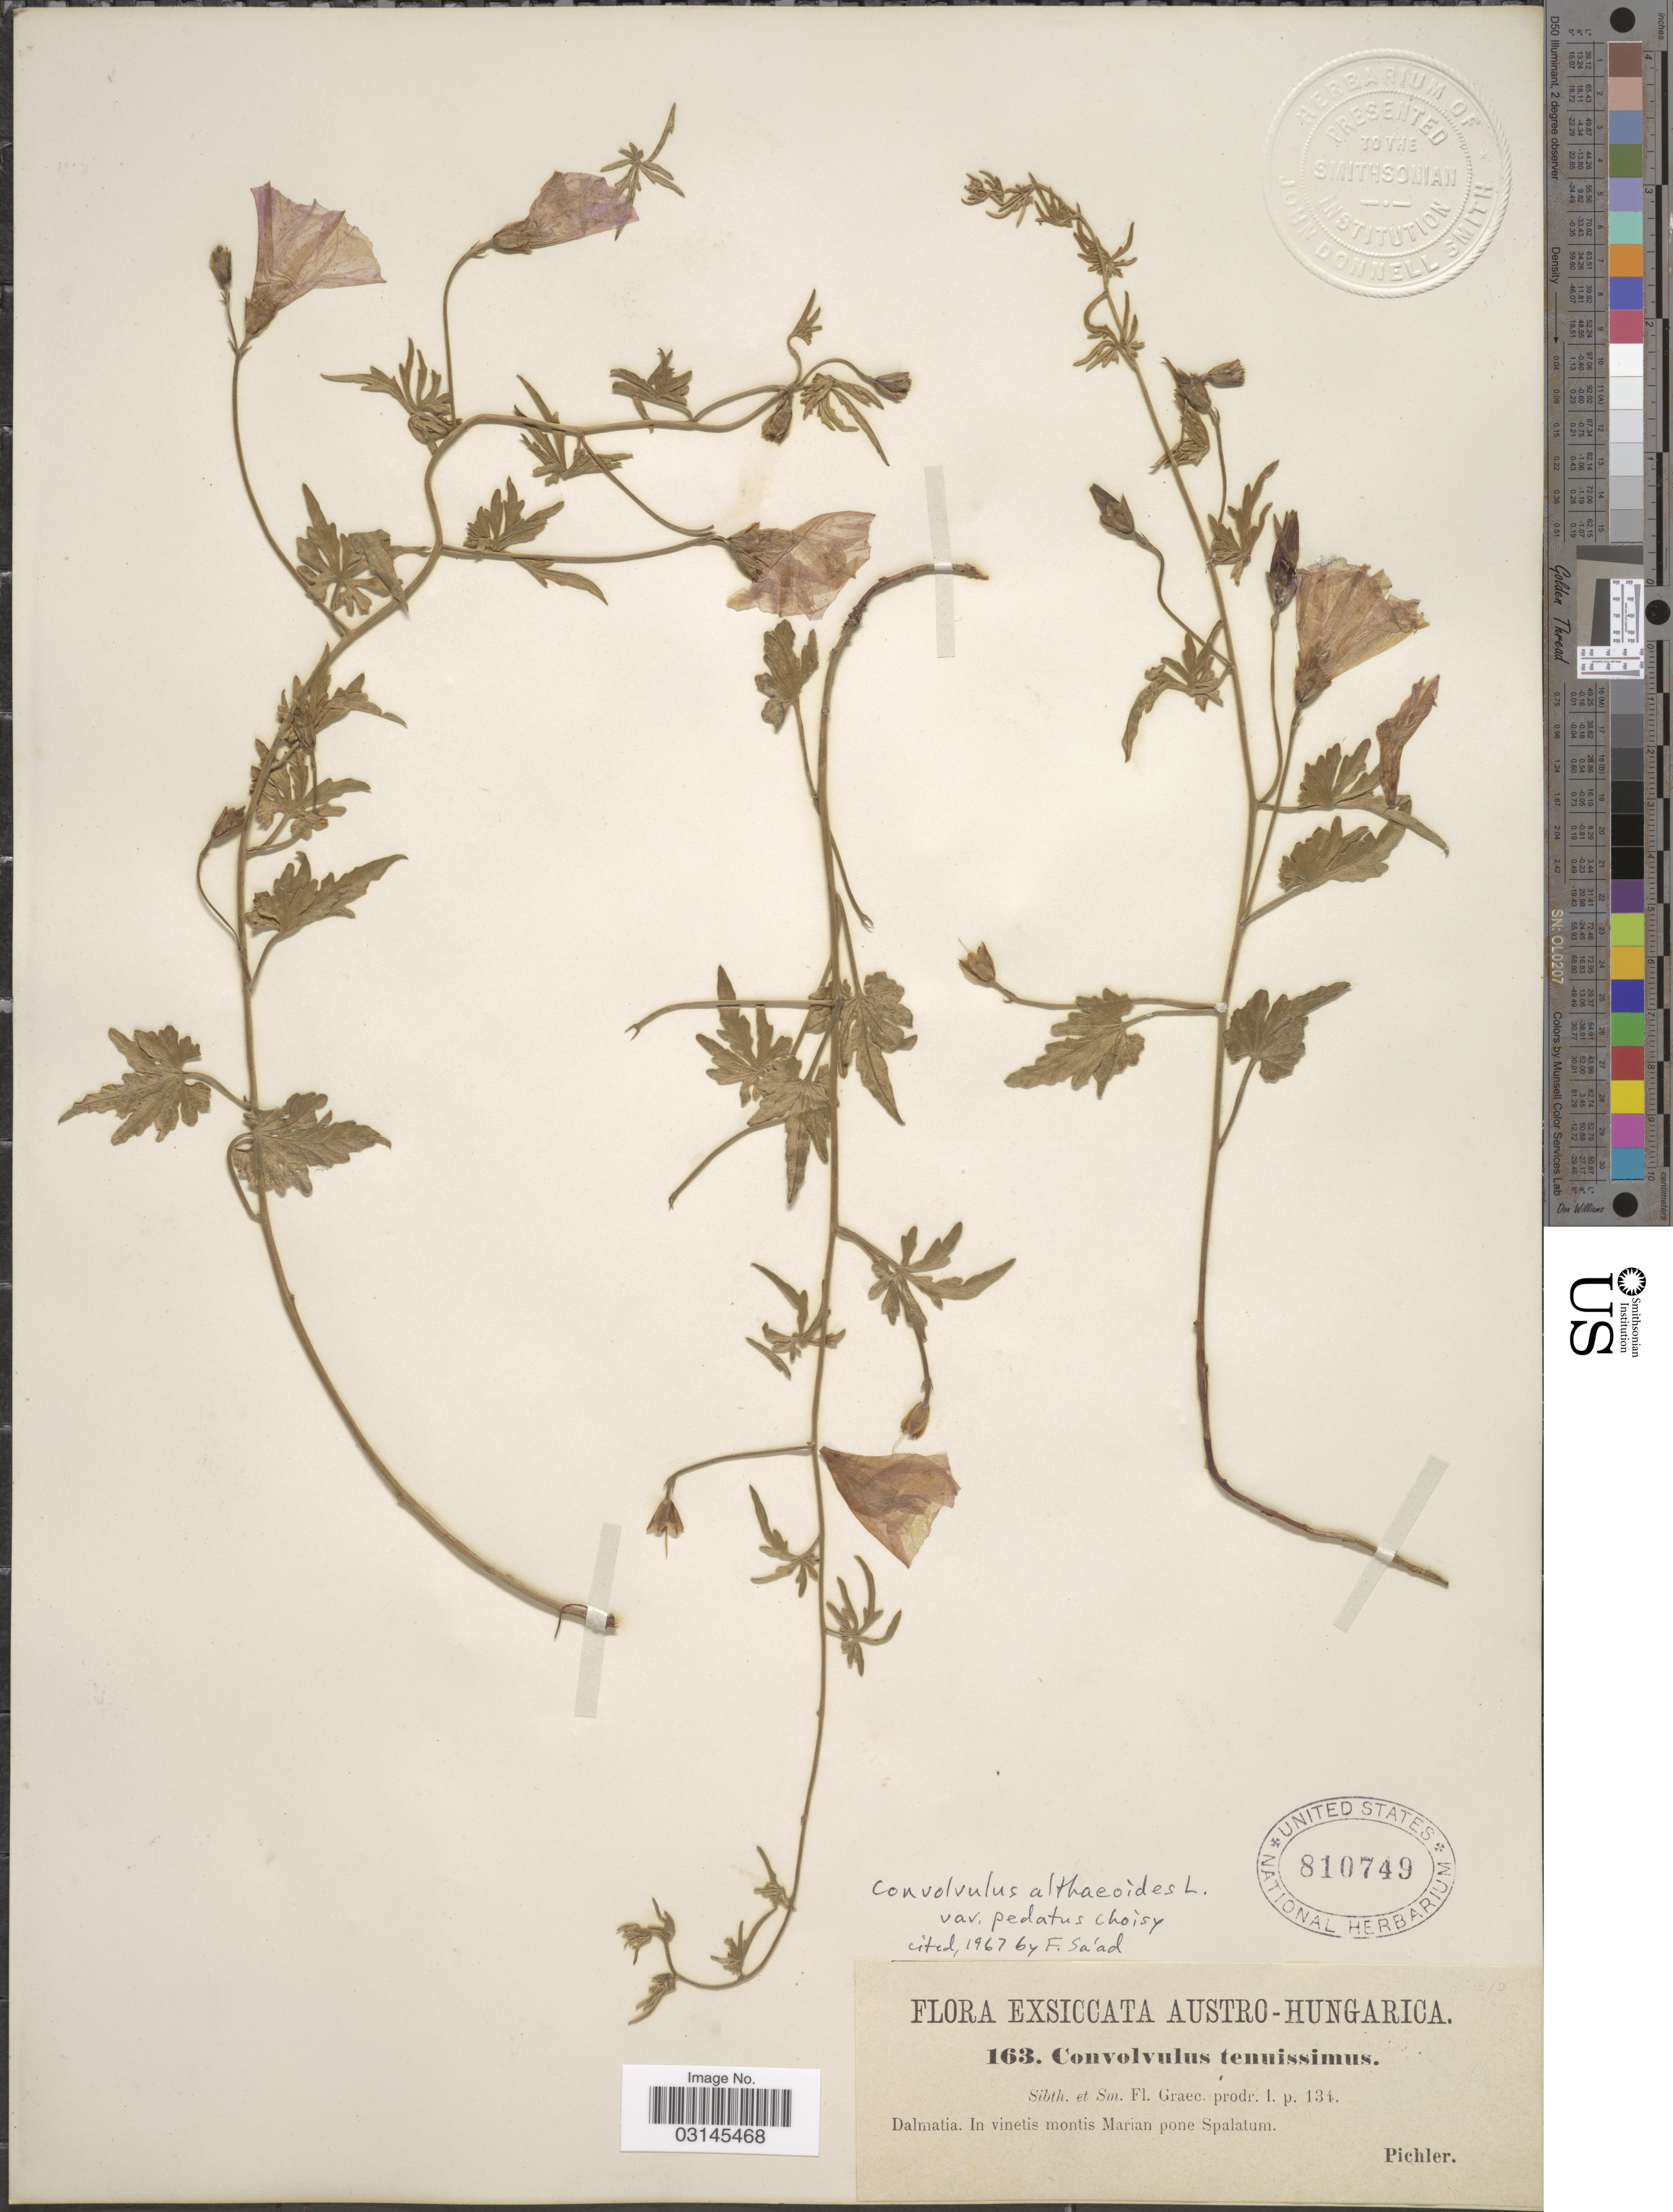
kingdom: Plantae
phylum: Tracheophyta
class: Magnoliopsida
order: Solanales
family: Convolvulaceae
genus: Convolvulus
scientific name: Convolvulus althaeoides var. pedatus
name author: Choisy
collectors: Pichler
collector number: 163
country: Hungary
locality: Austro-Hungarica. Dalmatia. In vinetis montis Marian prope Spalatum.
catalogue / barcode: US 810749